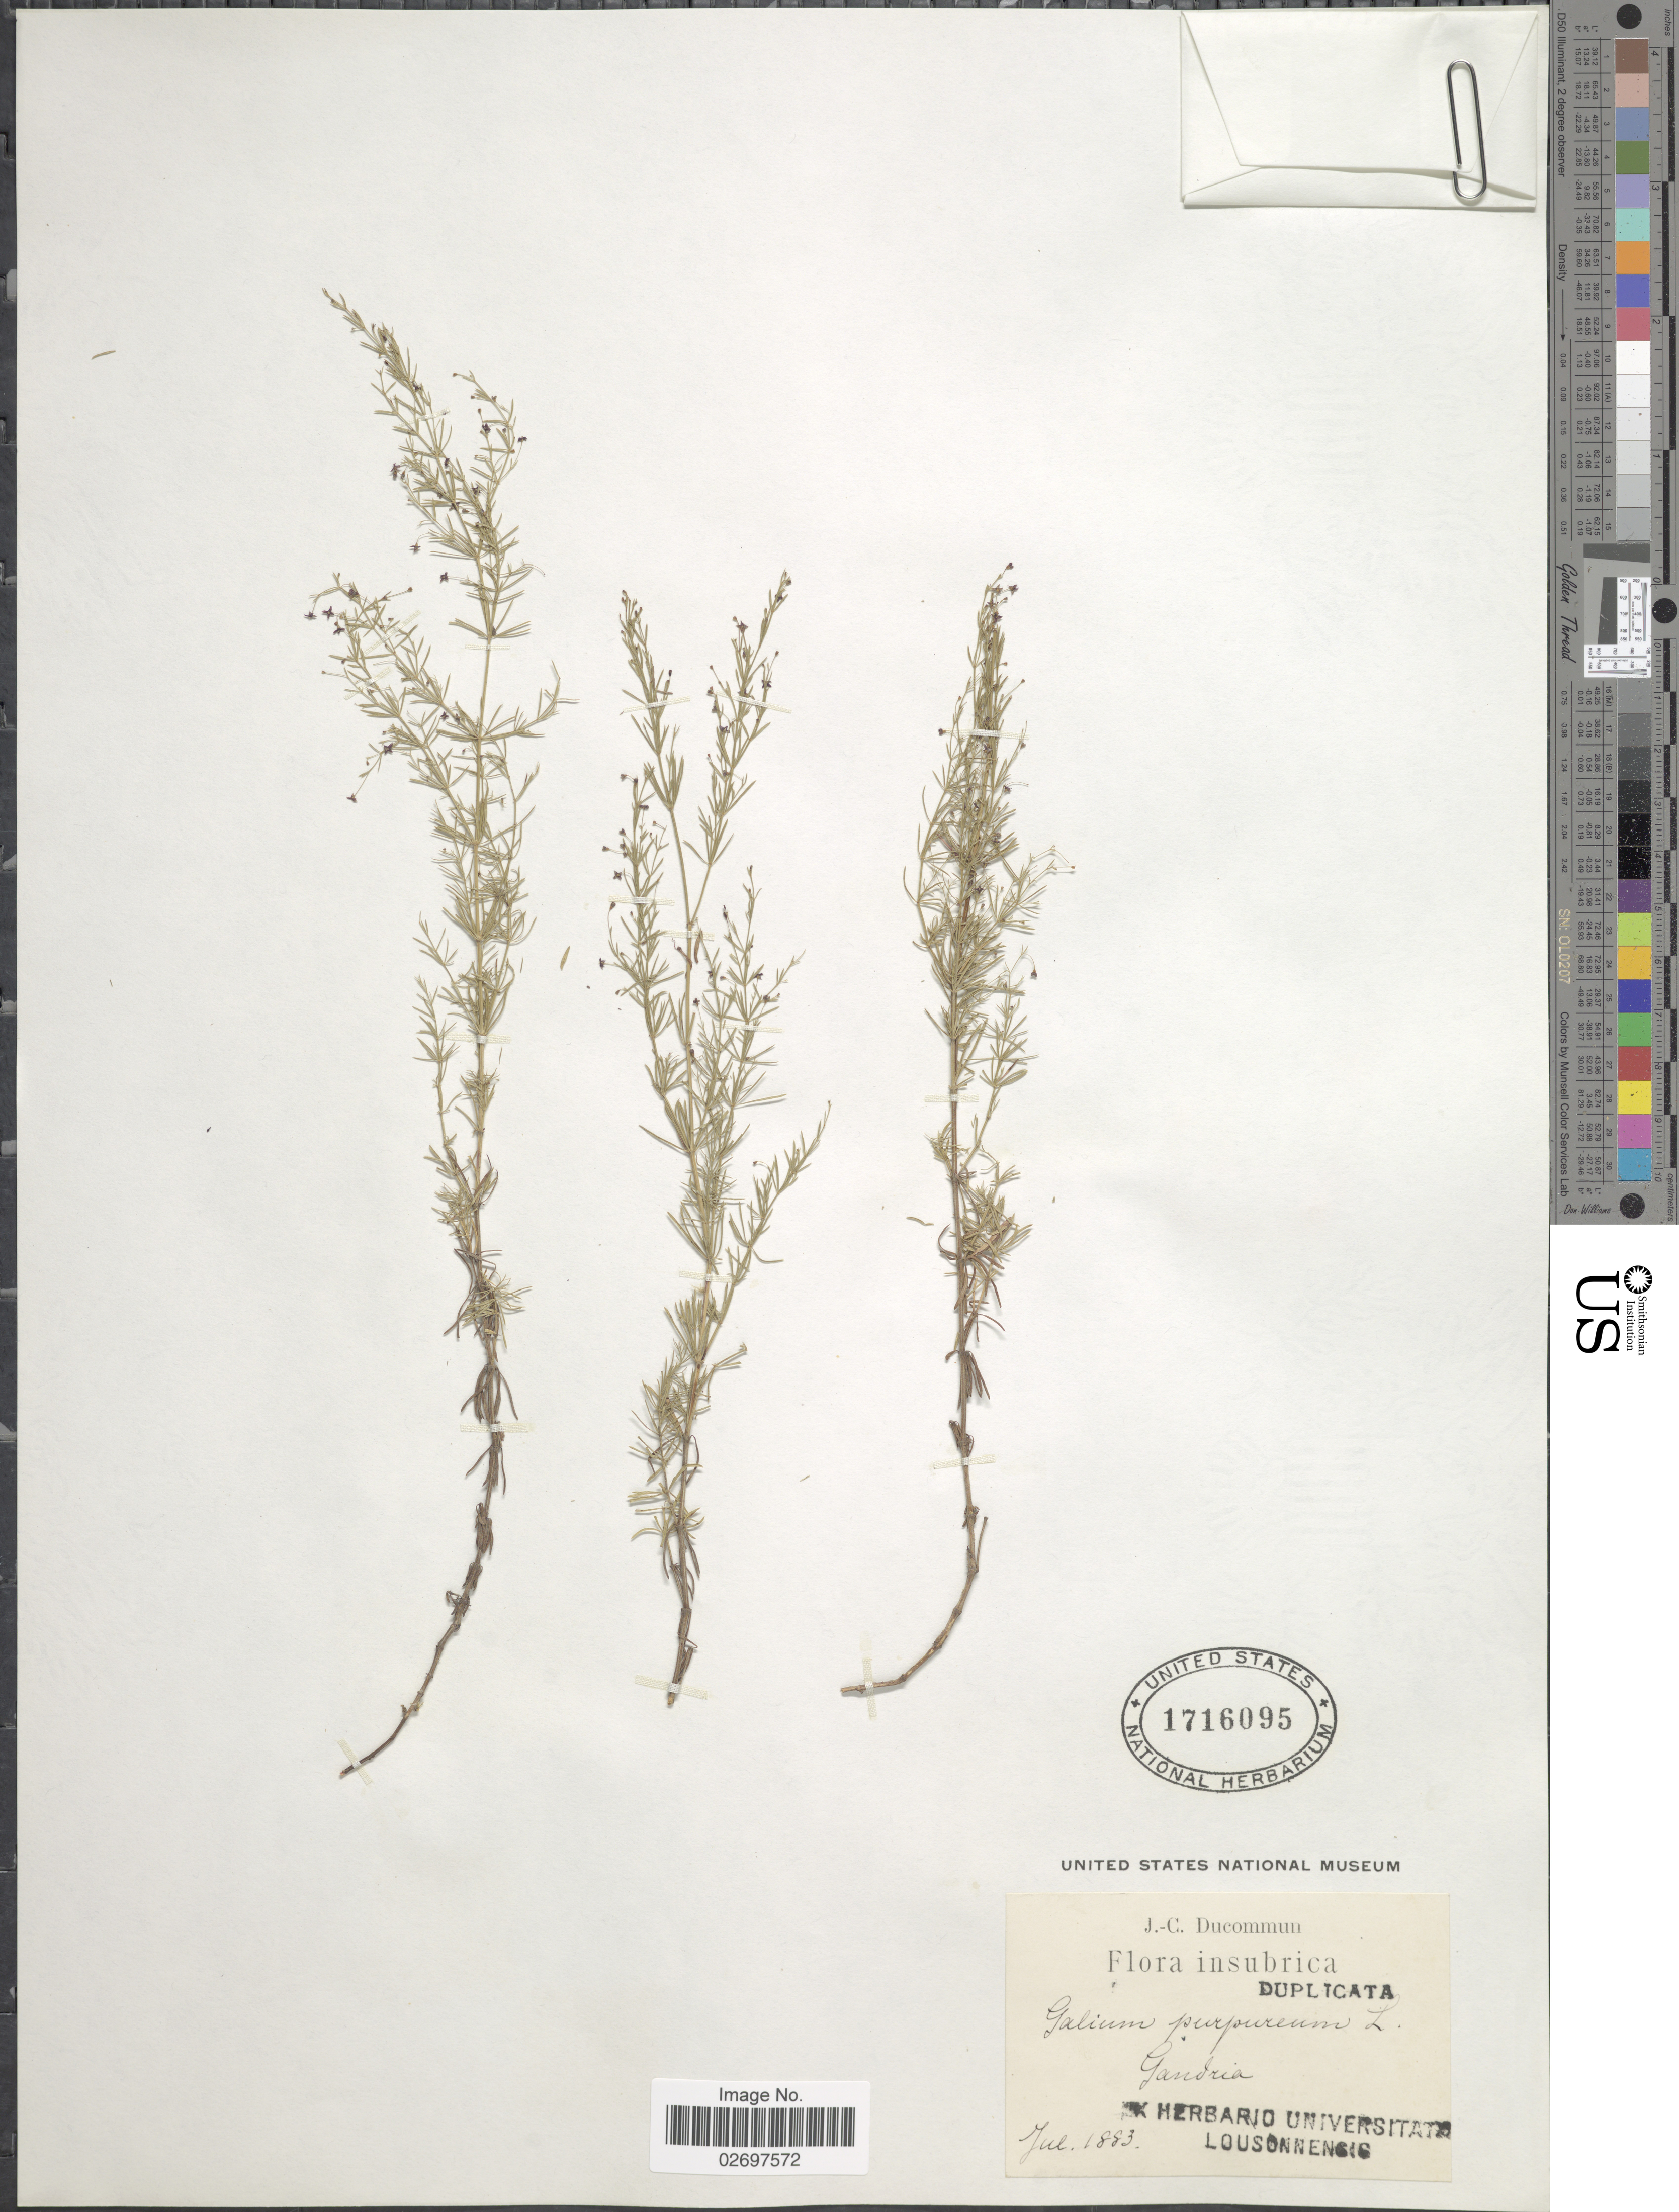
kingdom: Plantae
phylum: Tracheophyta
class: Magnoliopsida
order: Gentianales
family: Rubiaceae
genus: Galium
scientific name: Galium purpureum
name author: L.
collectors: J. Ducommun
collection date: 1883-07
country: Switzerland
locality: Insubrica. Gandria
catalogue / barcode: US 1716095